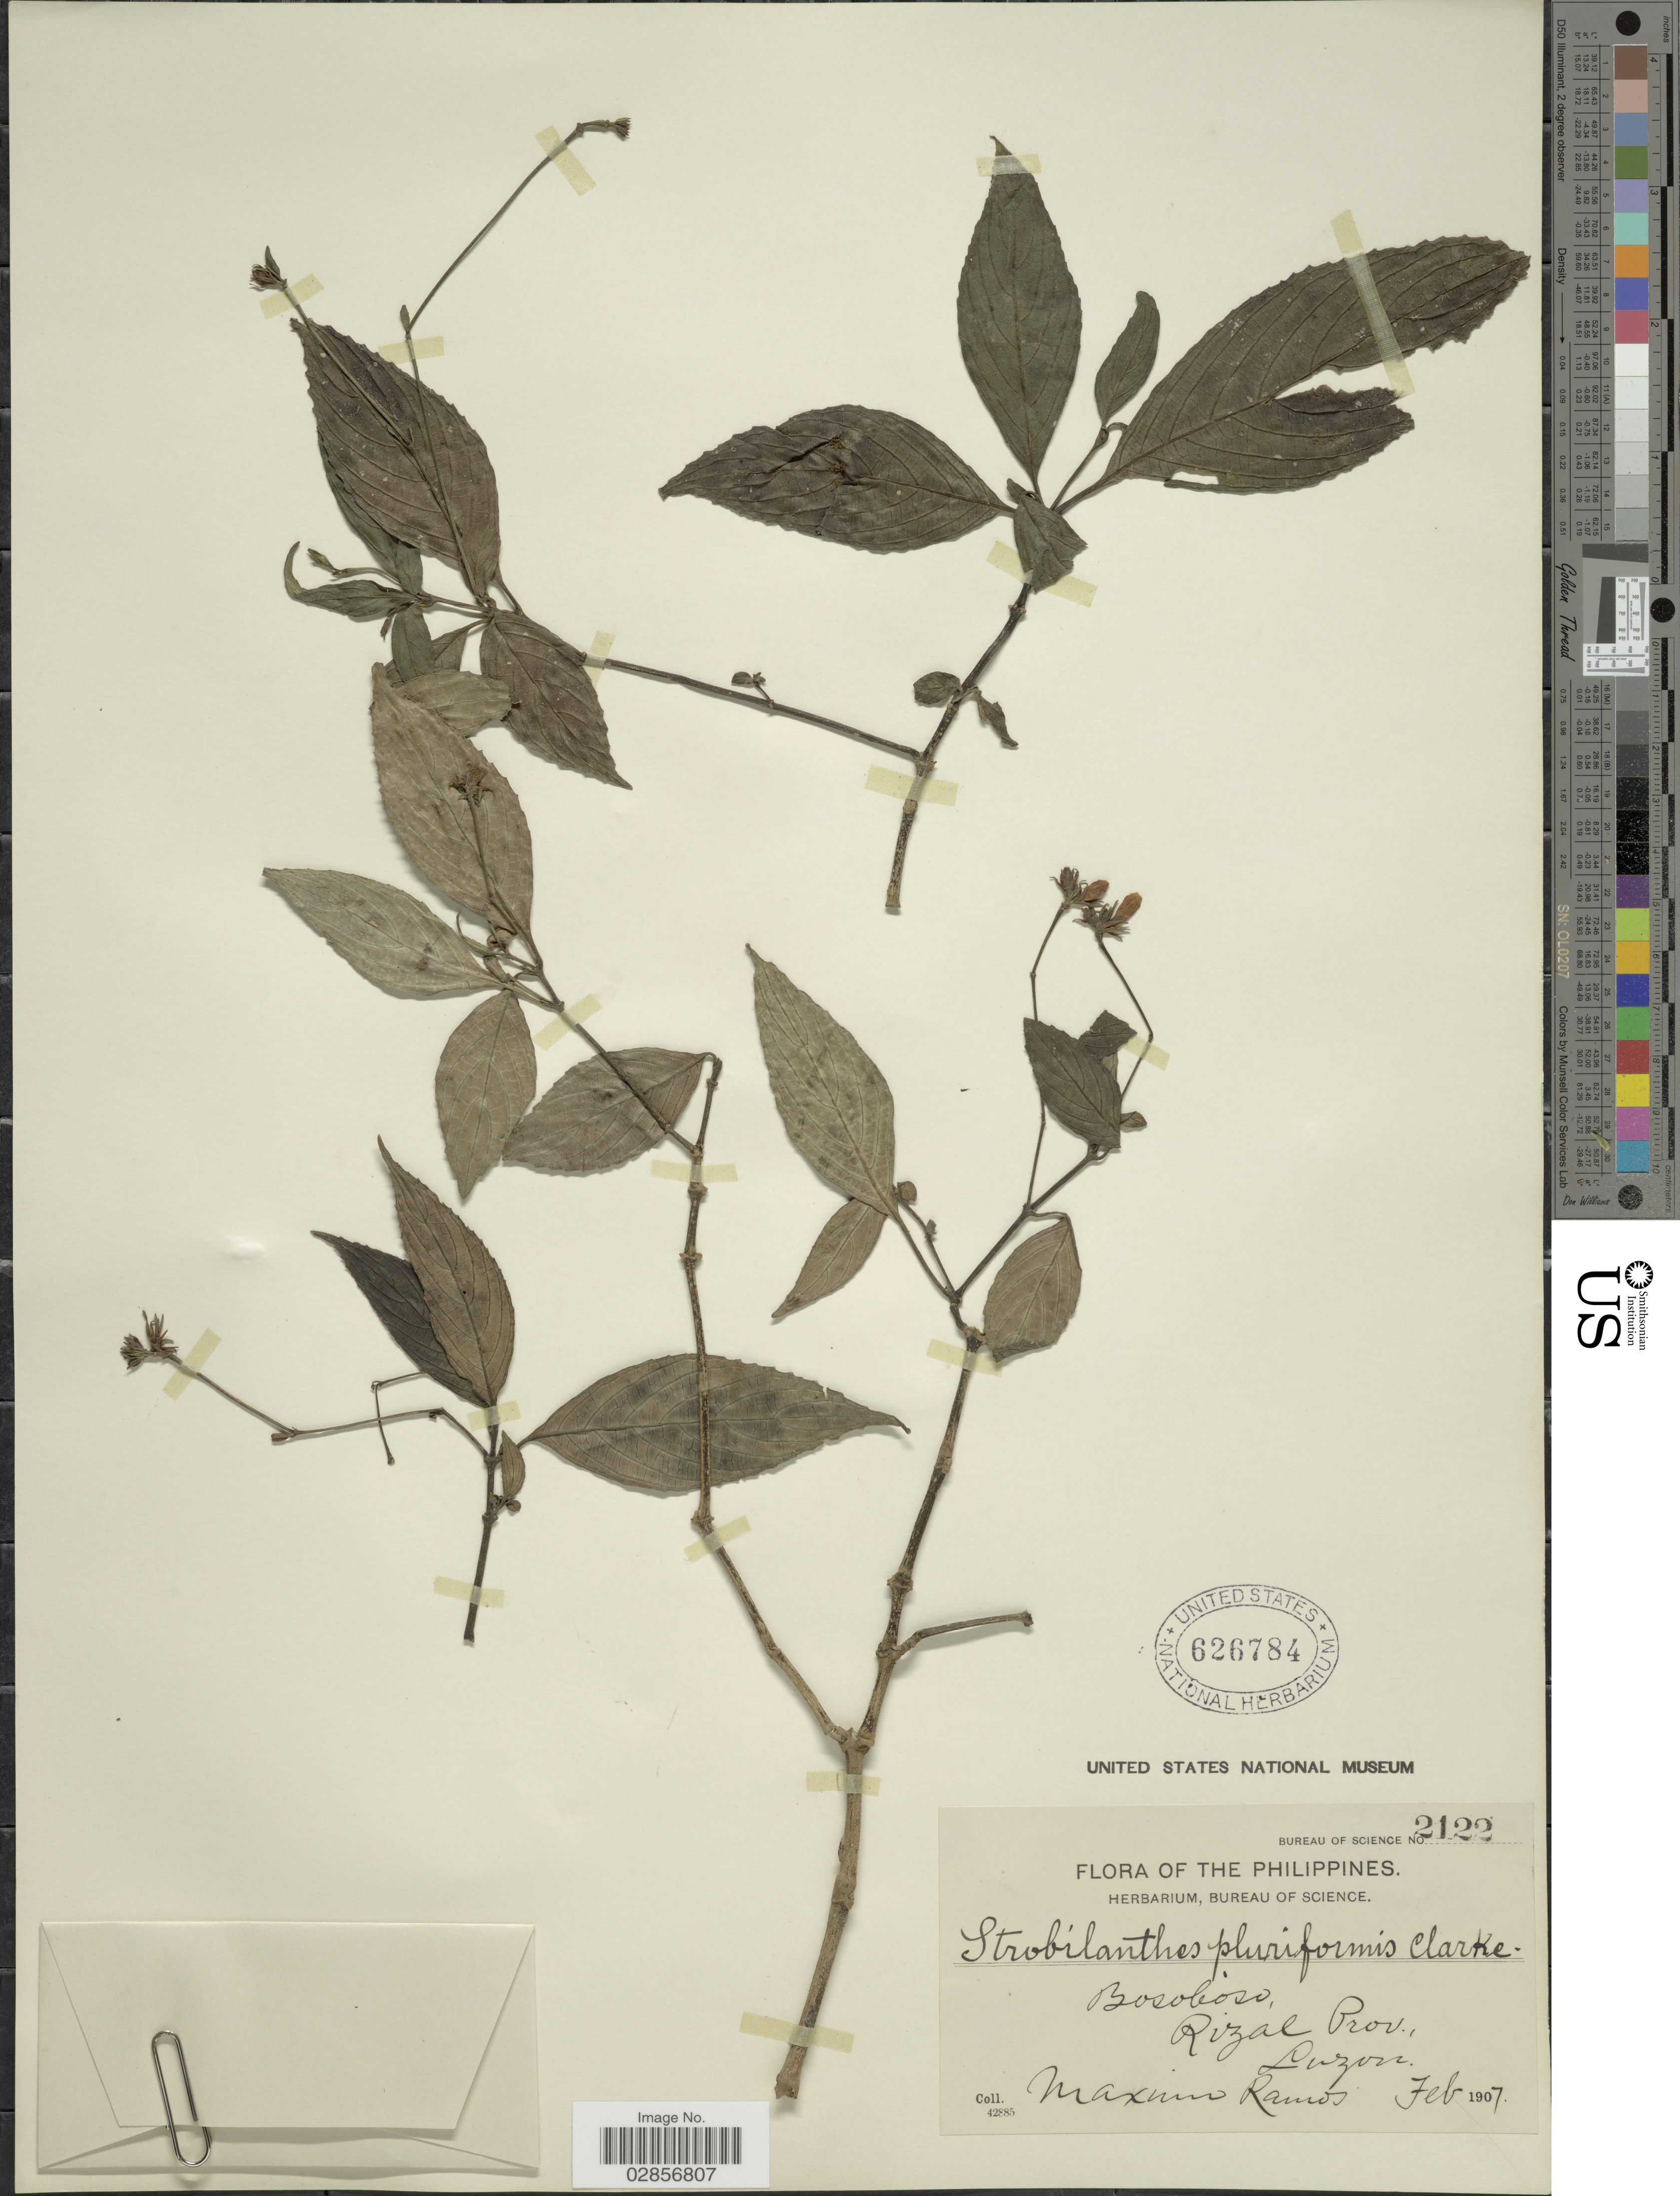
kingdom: Plantae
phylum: Tracheophyta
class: Magnoliopsida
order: Lamiales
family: Acanthaceae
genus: Strobilanthes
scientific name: Strobilanthes pluriformis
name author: C.B. Clarke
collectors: M. Ramos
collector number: Bureau of Science 2122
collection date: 1907-02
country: Philippines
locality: Bosoboso, Rizal Prov., Luzon.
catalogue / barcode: US 626784